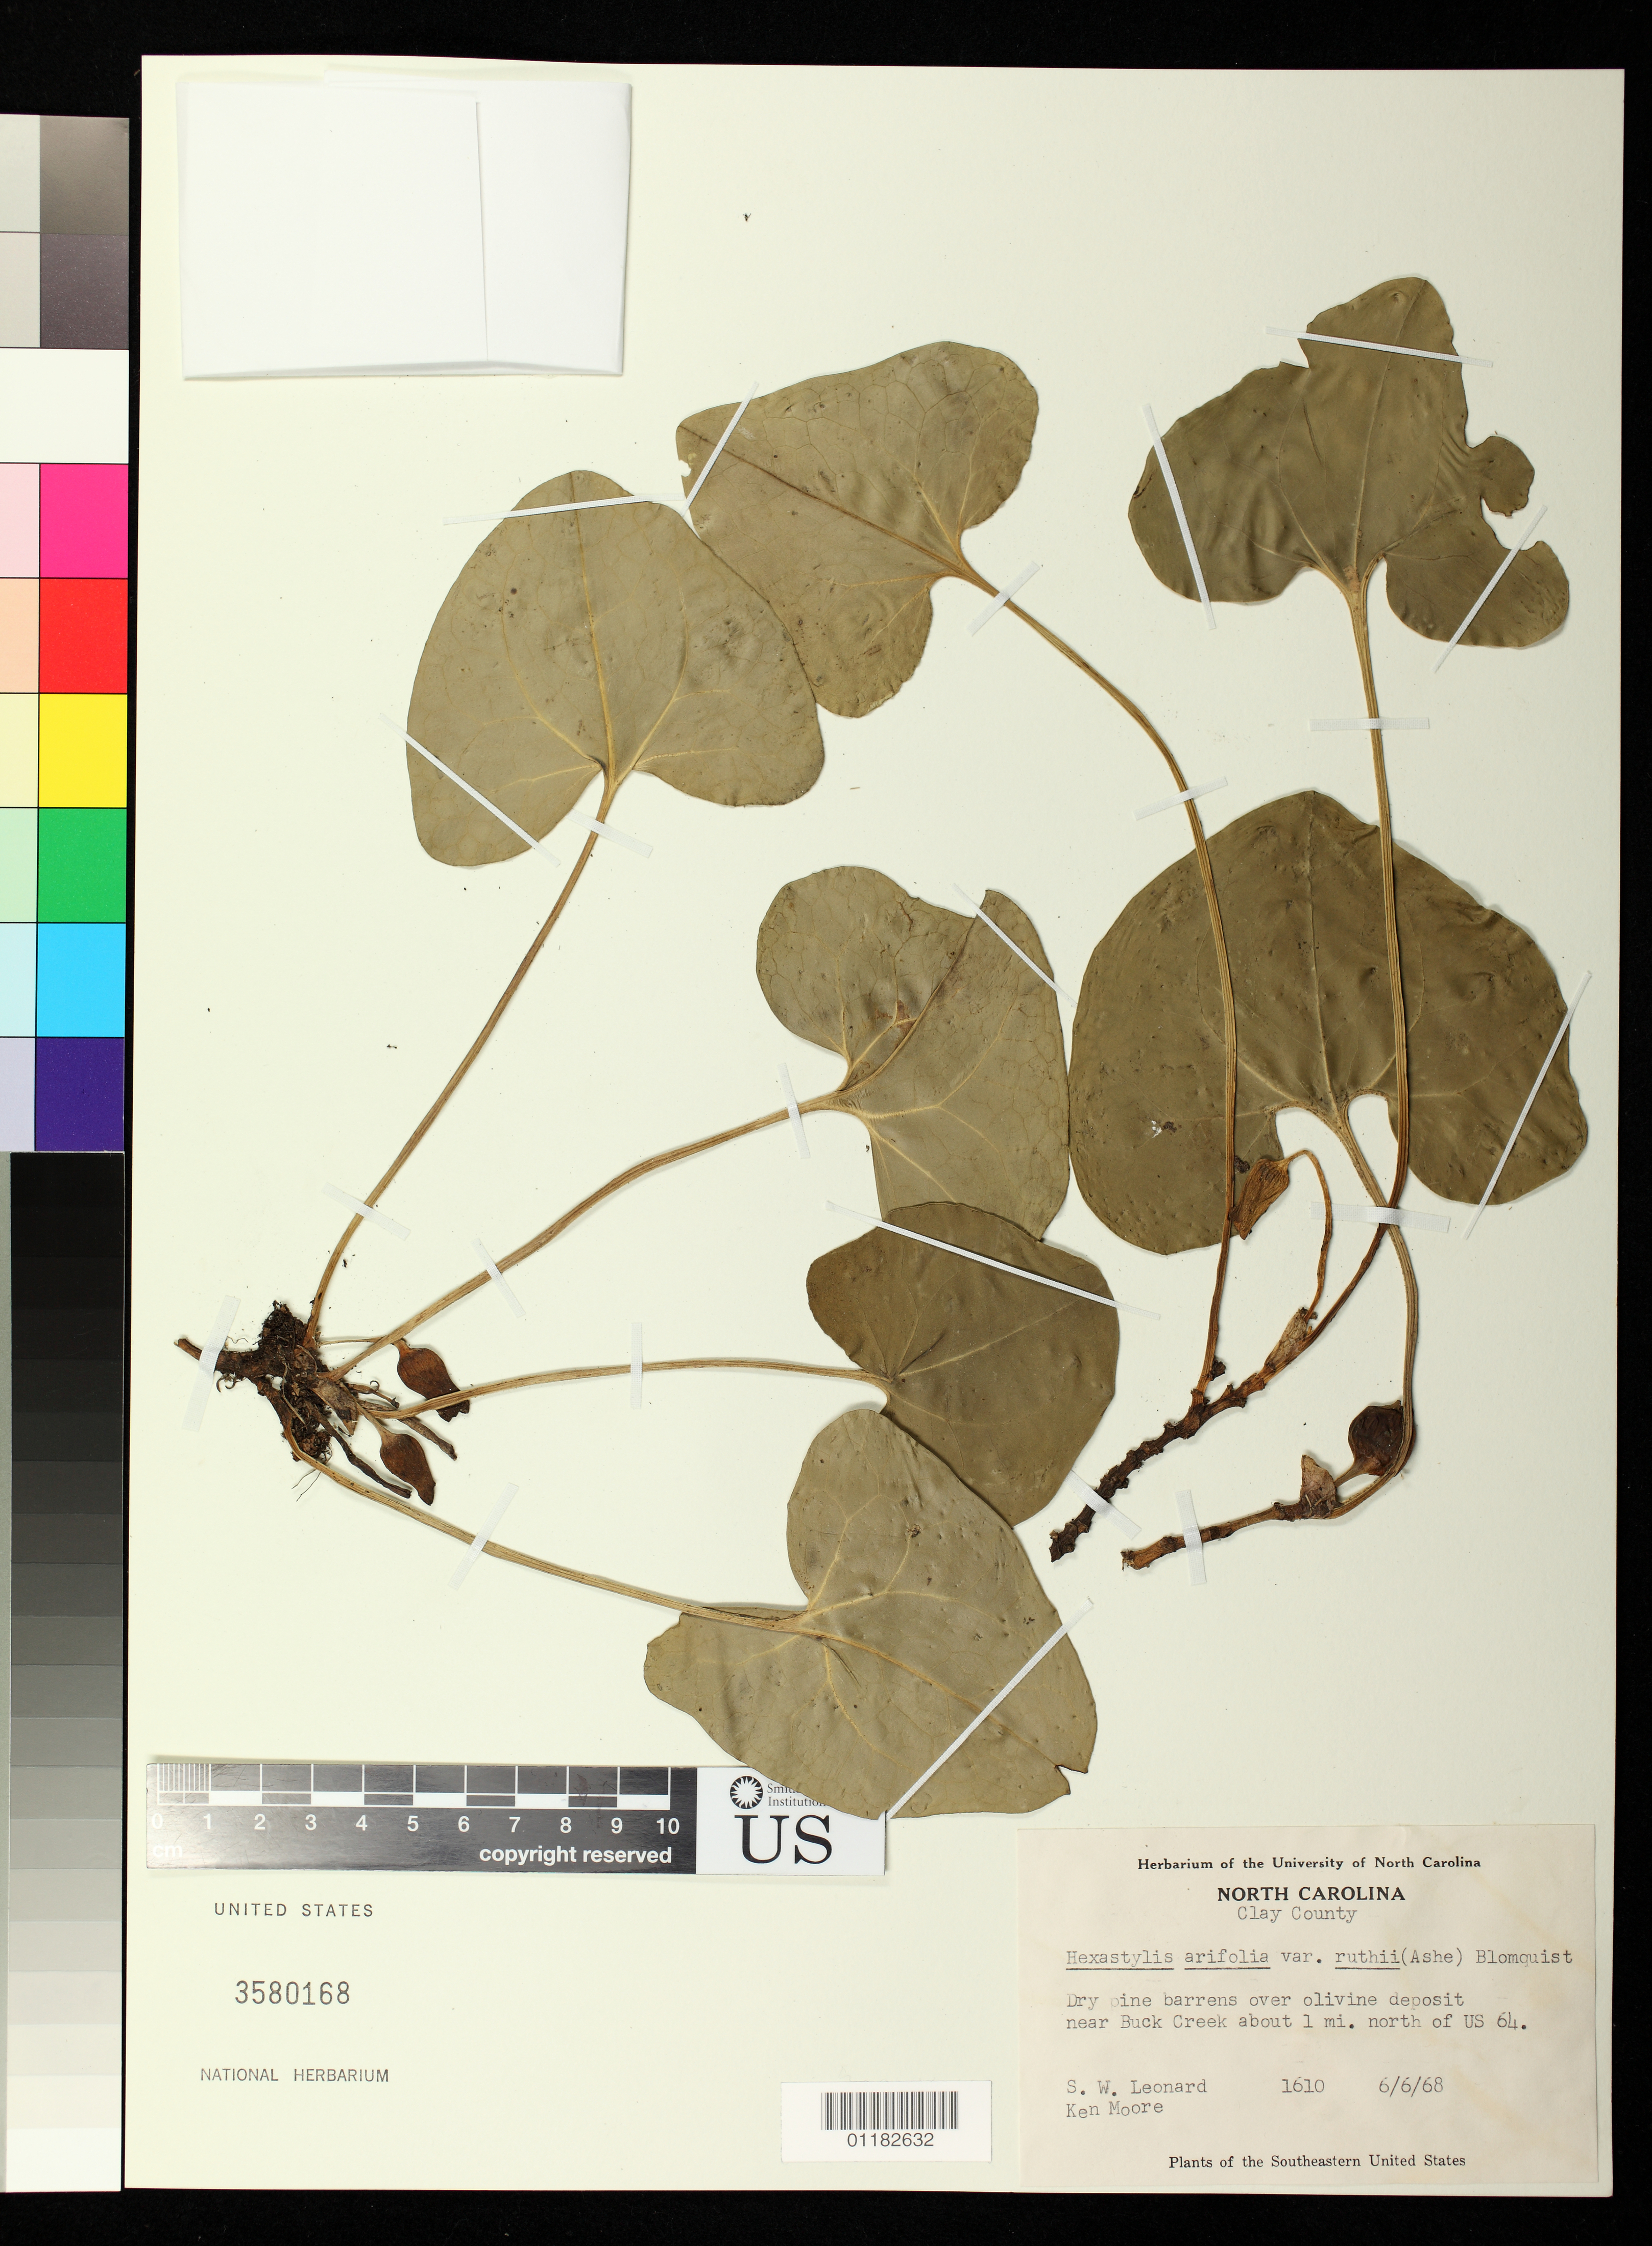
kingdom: Plantae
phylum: Tracheophyta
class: Magnoliopsida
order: Piperales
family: Aristolochiaceae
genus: Hexastylis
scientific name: Hexastylis arifolia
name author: (Michx.) Small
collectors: S. W. Leonard & K. Moore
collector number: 1610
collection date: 1968-06-06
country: United States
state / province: North Carolina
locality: Dry pine barrens over olivine deposit near Buck Creek about 1 mi. north of US 64.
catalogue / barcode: US 3580168